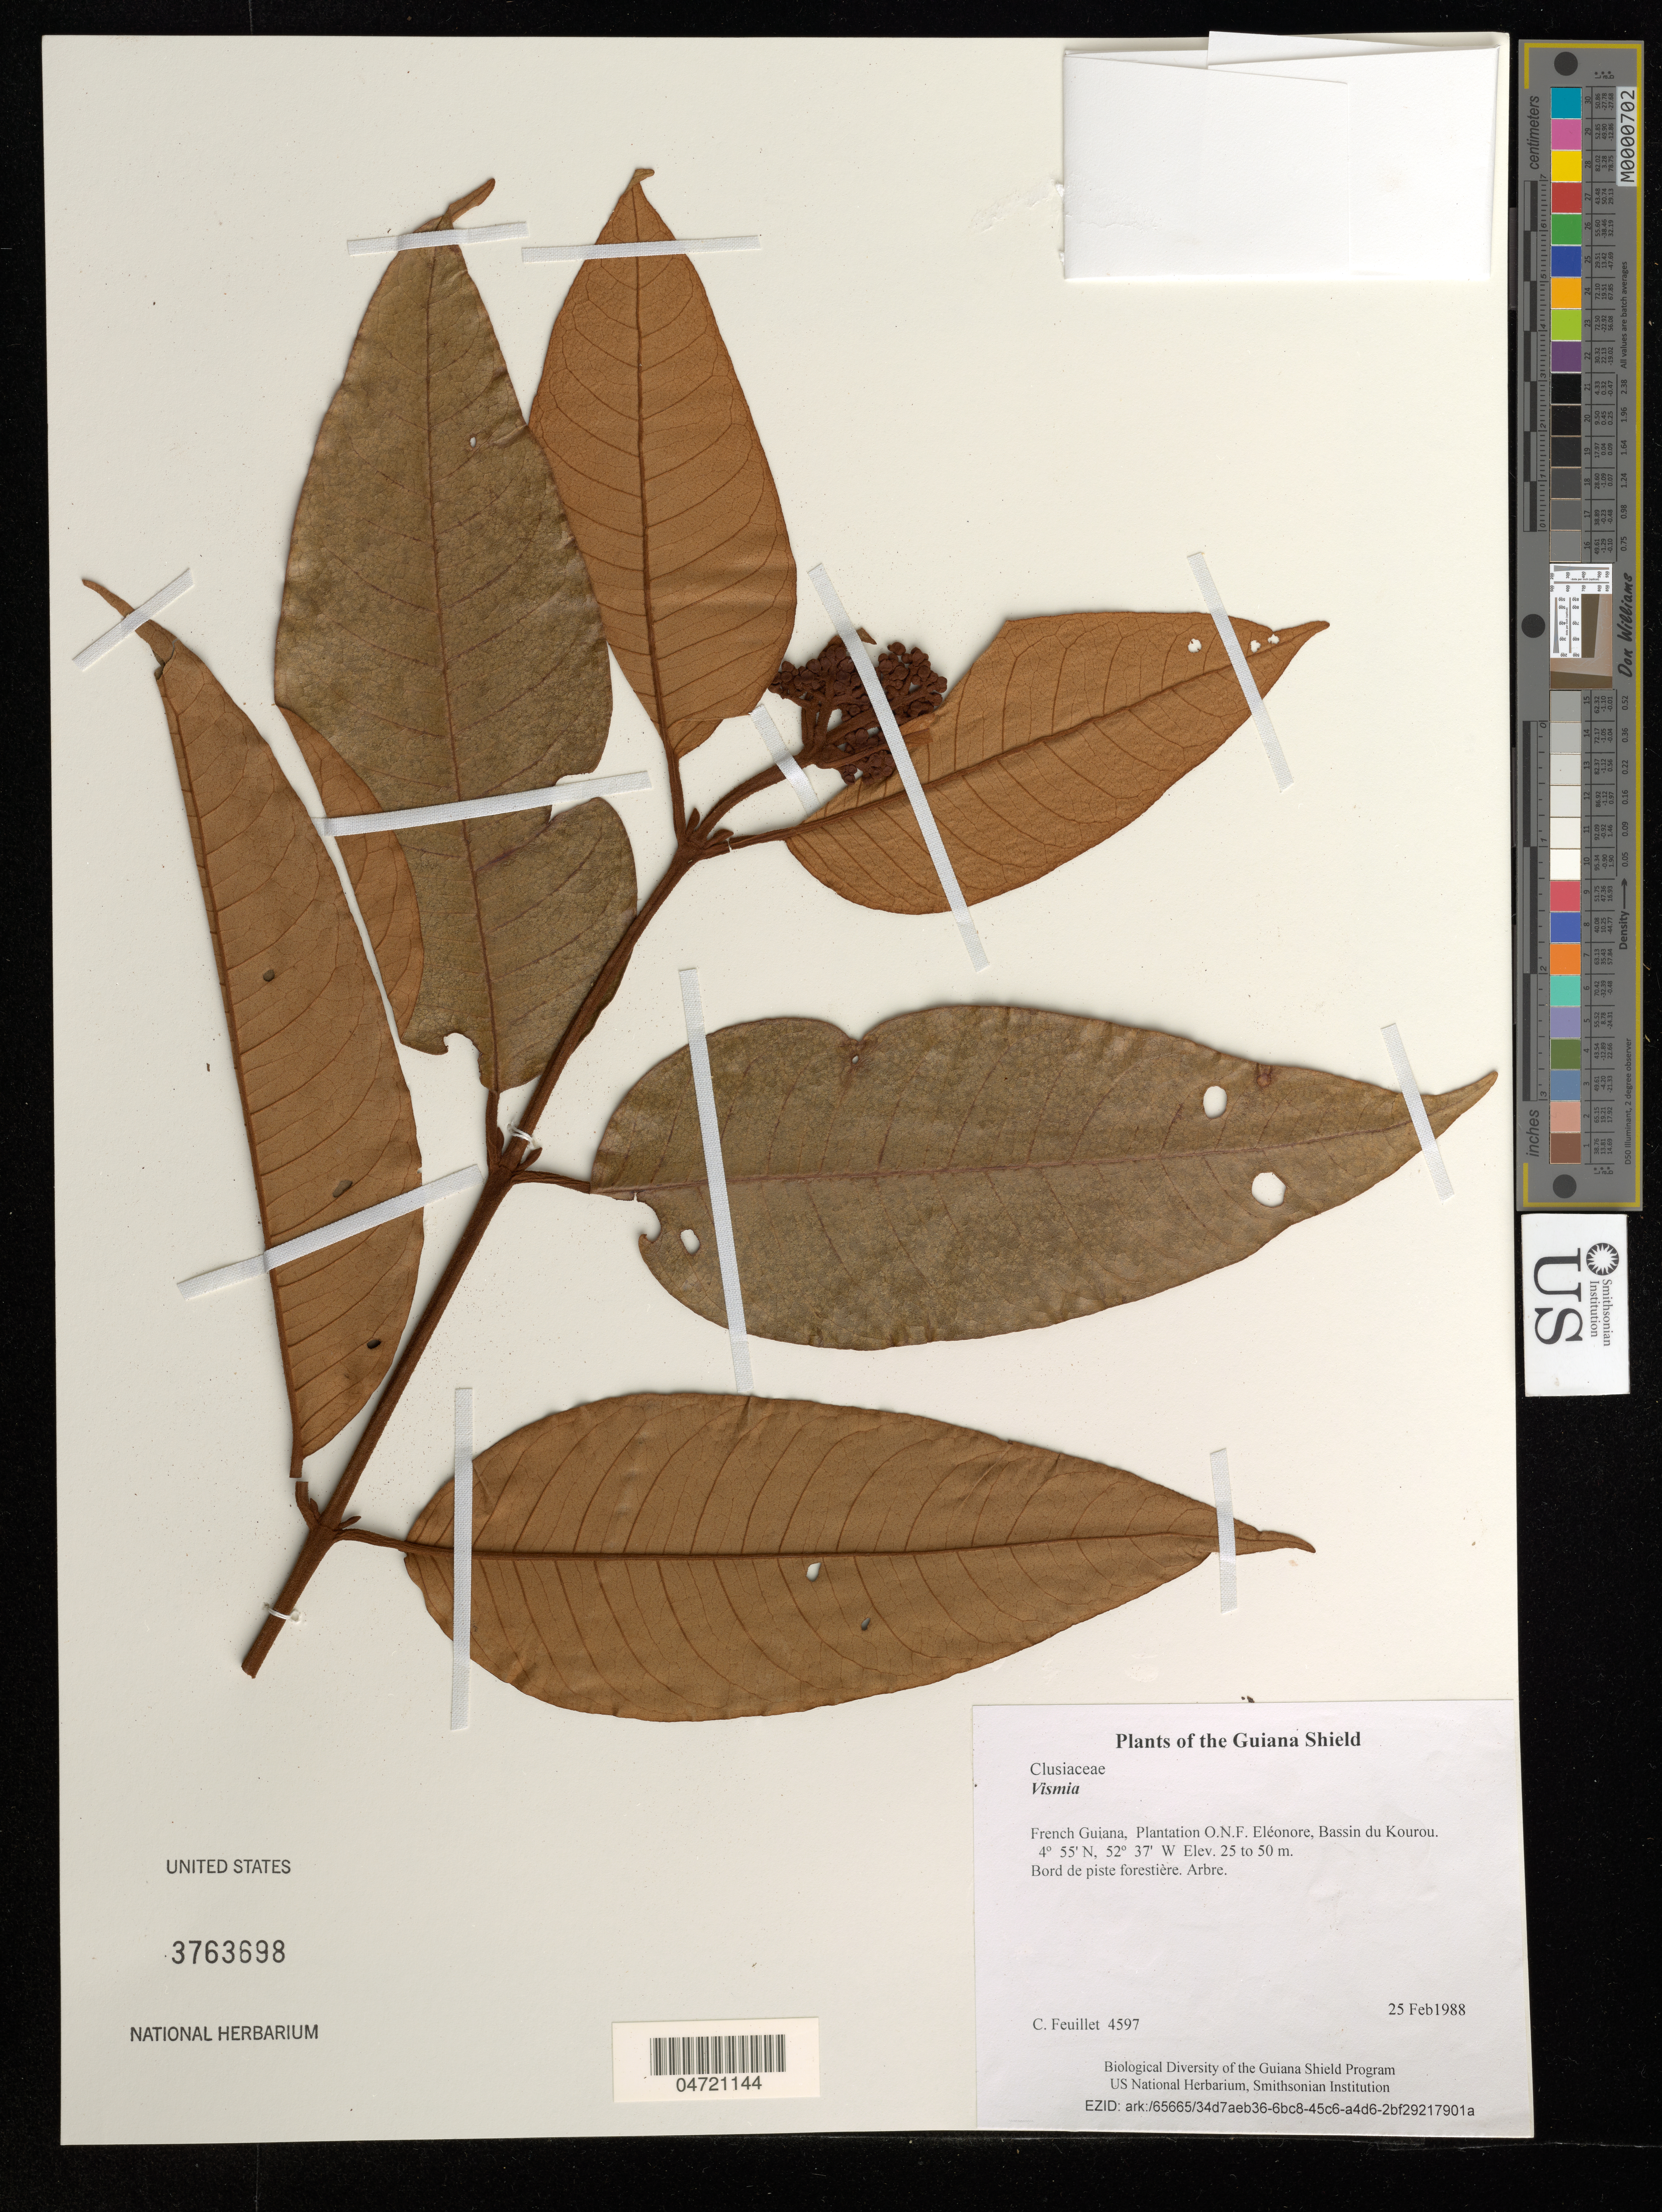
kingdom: Plantae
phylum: Tracheophyta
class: Magnoliopsida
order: Malpighiales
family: Hypericaceae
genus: Vismia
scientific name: Vismia sp.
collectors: C. Feuillet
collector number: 4597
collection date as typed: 25 Feb1988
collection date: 1988-02-25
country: French Guiana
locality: Plantation O.N.F. Eléonore, Bassin du Kourou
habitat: Bord de piste forestière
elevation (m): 25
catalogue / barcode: US 3763698